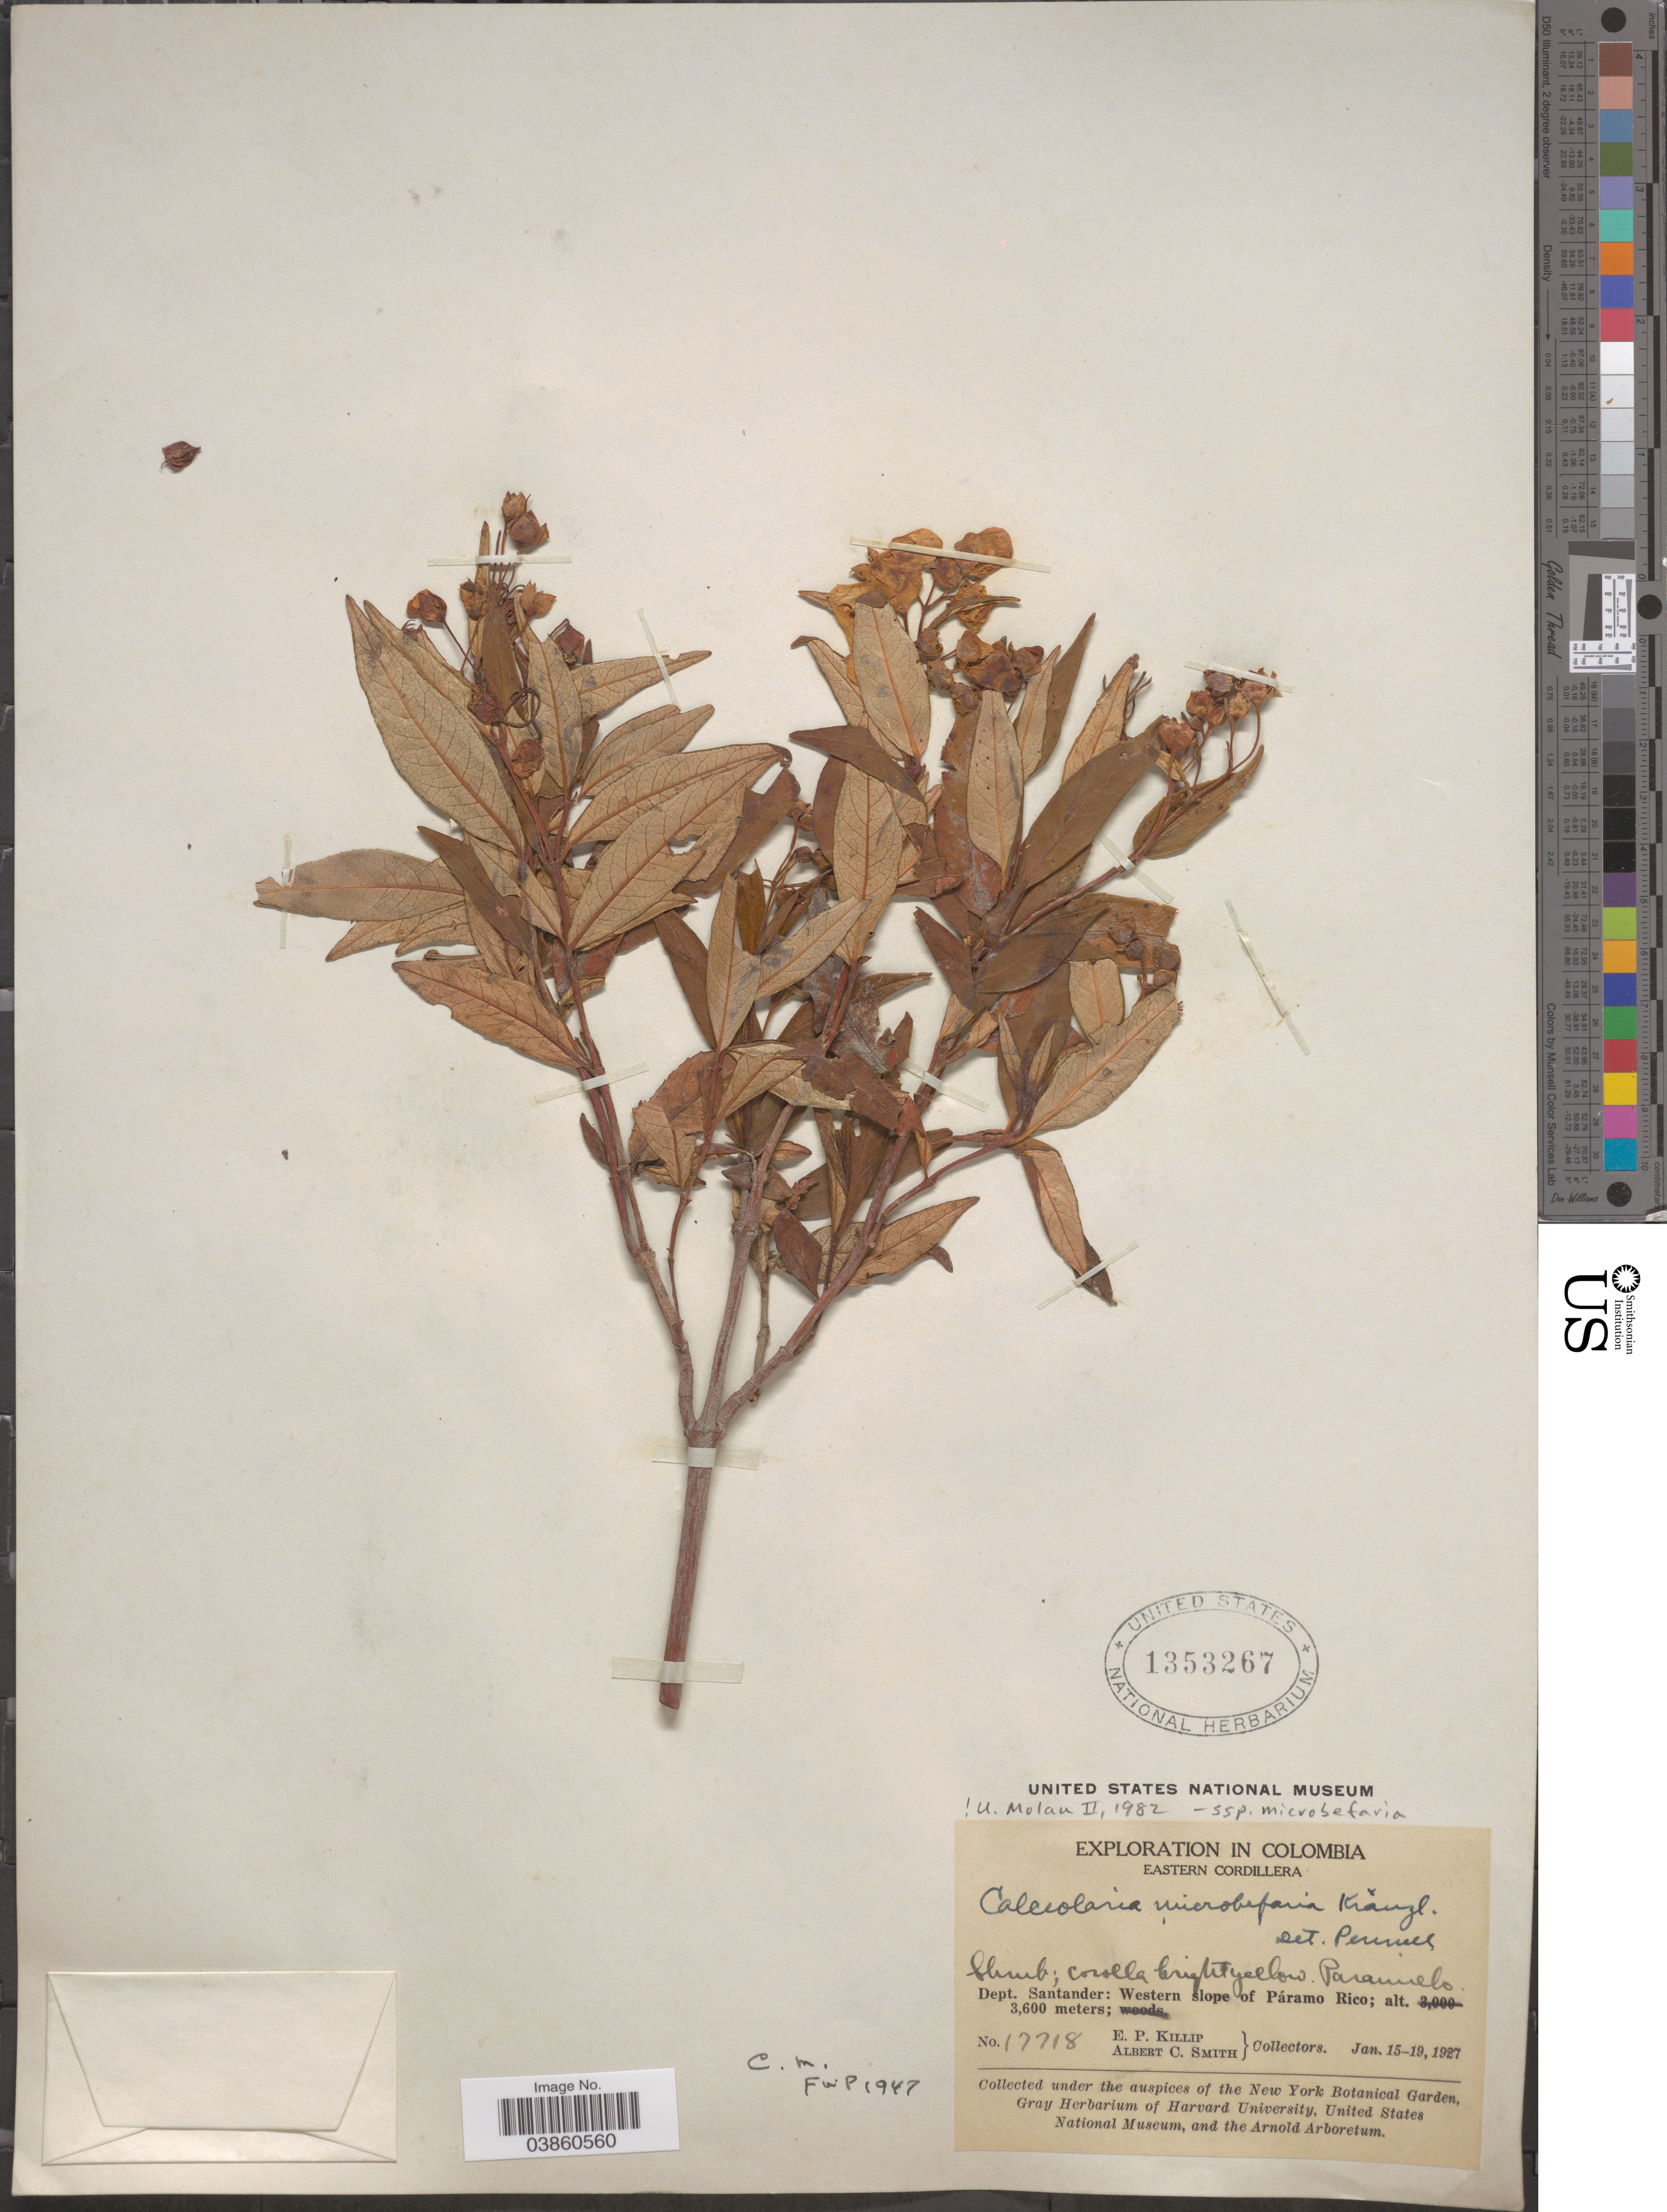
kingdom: Plantae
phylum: Tracheophyta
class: Magnoliopsida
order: Lamiales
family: Calceolariaceae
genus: Calceolaria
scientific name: Calceolaria microbefaria subsp. microbefaria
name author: Kränzl.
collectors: E. P. Killip & A. C. Smith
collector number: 17718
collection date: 1927-01-15/1927-01-19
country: Colombia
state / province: Santander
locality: Eastern Cordillera. Dept. Santander: Western slope of Páramo Rico.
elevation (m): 3600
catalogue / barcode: US 1353267